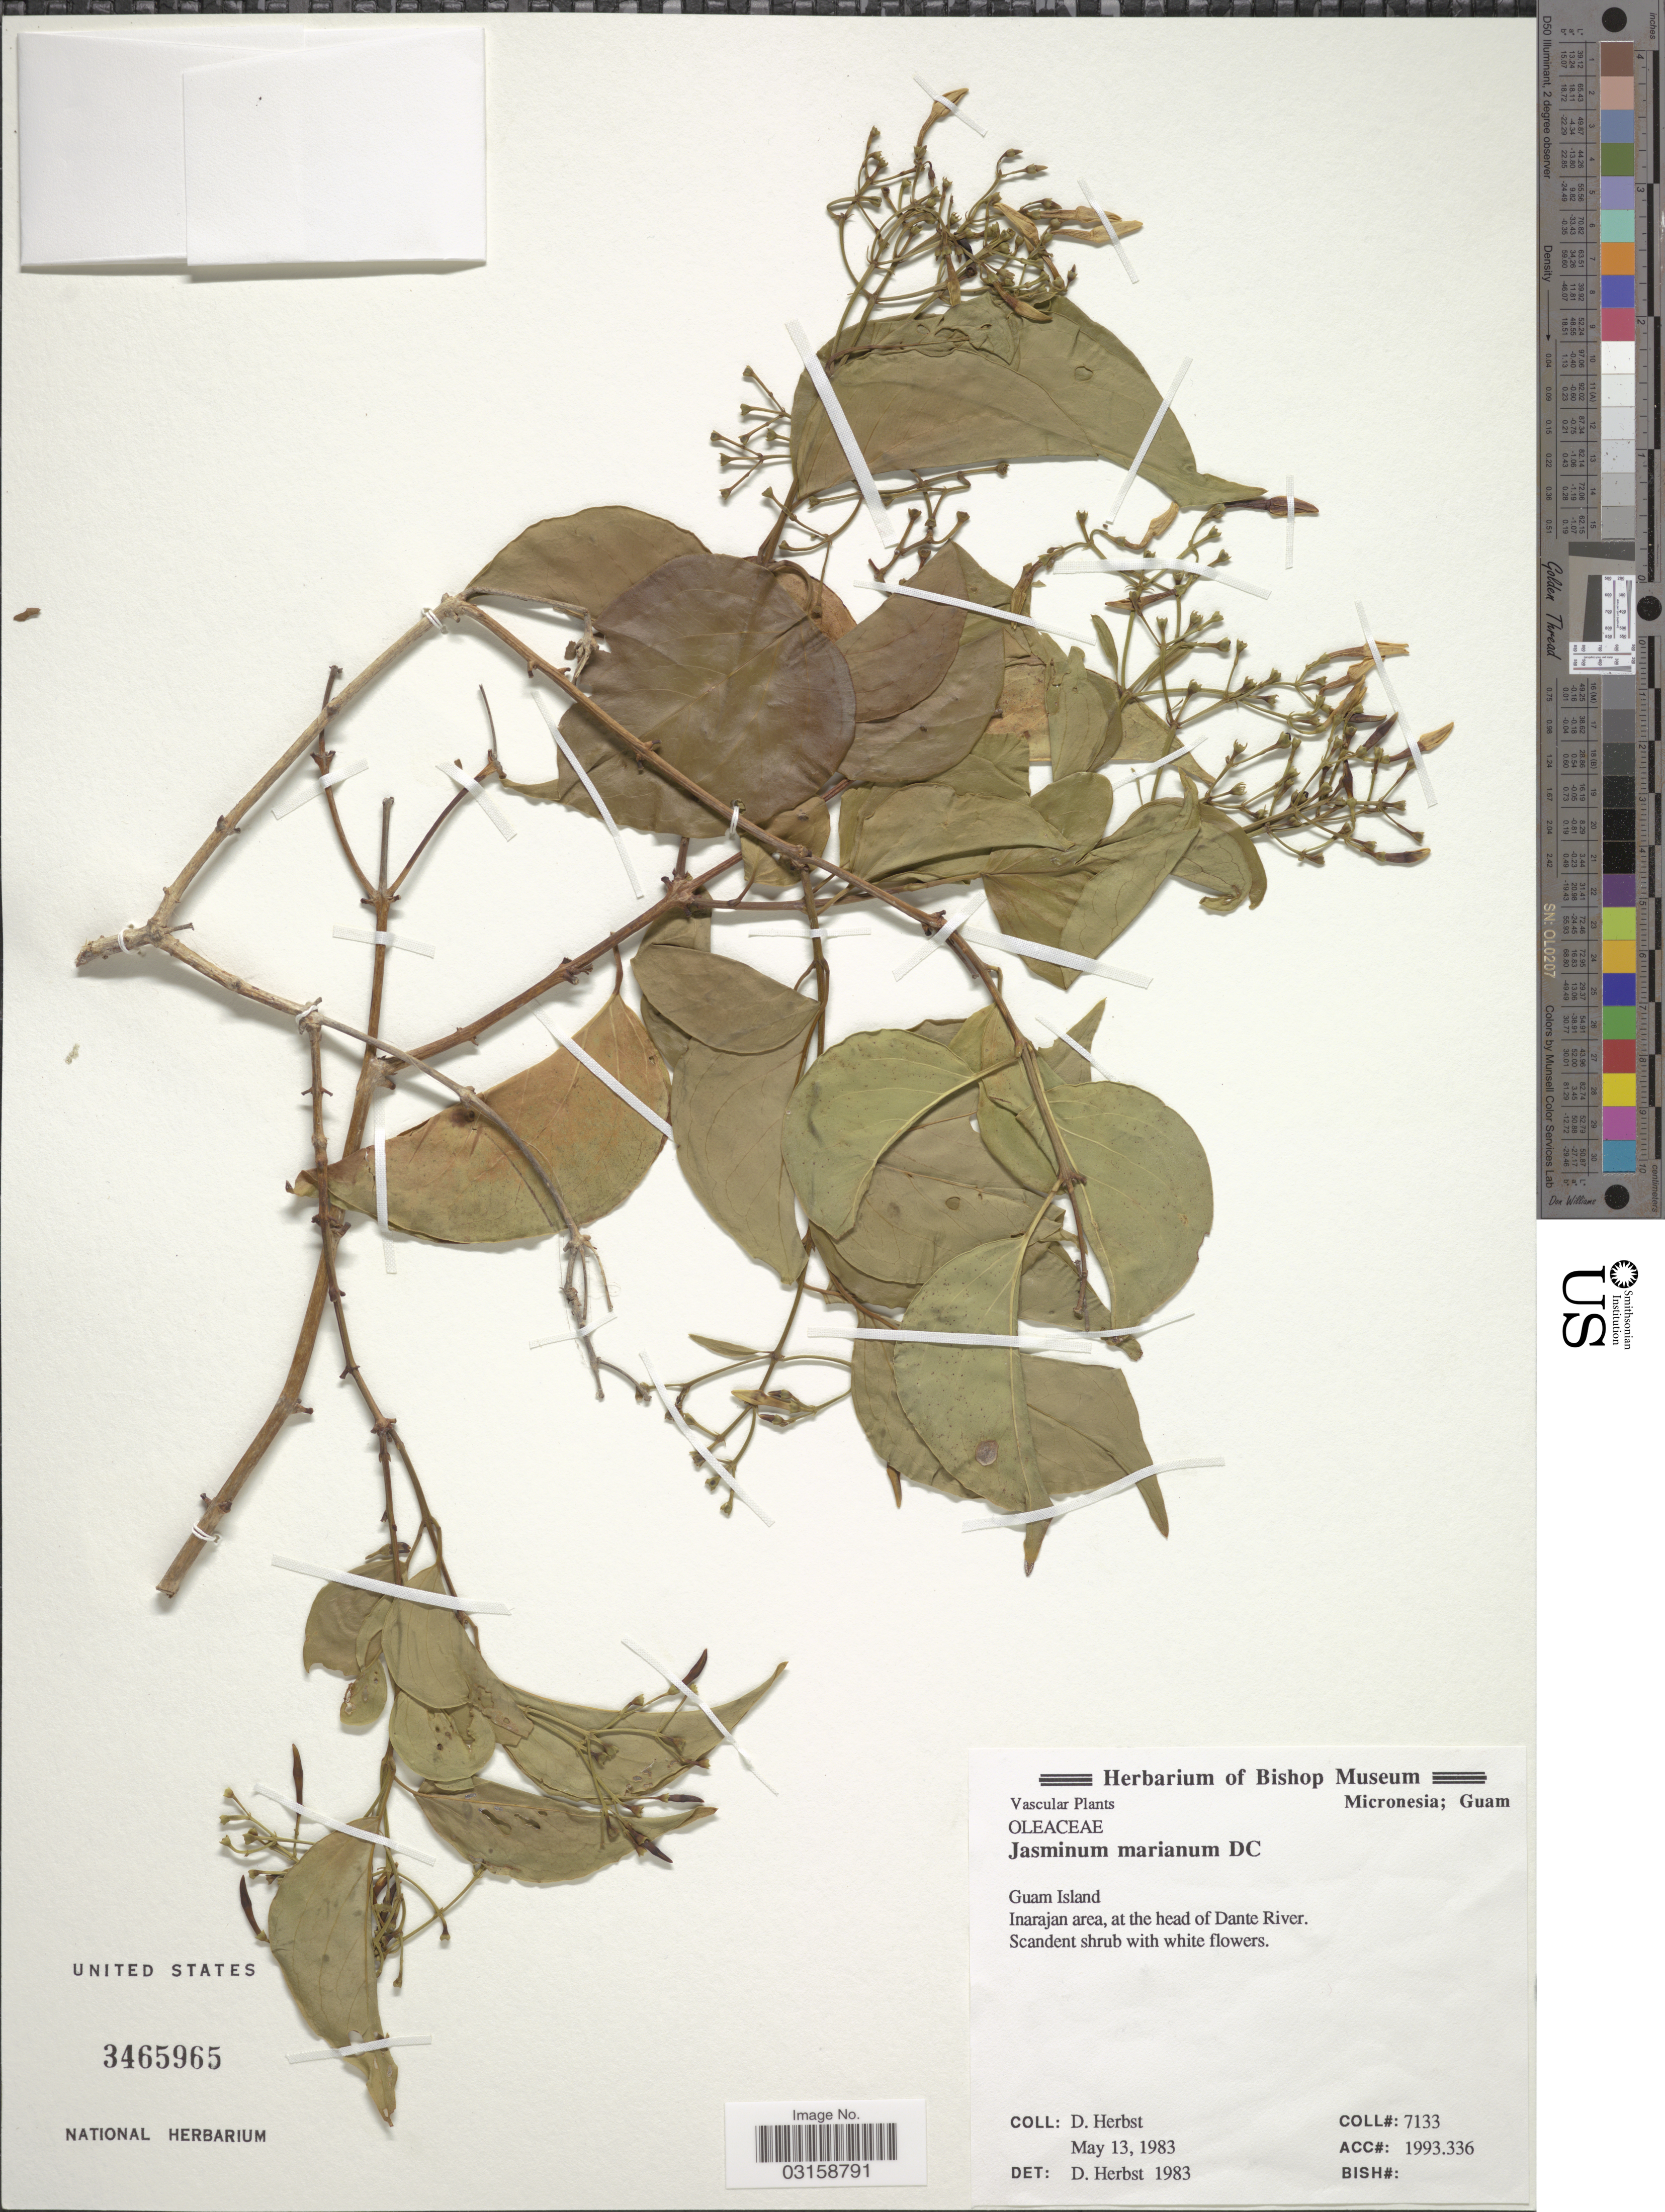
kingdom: Plantae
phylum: Tracheophyta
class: Magnoliopsida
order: Lamiales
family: Oleaceae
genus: Jasminum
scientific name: Jasminum marianum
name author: DC.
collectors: D. Herbst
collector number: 7133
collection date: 1983-05-13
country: Guam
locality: Micronesia. Inarajan area, at the head of Dante River.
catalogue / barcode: US 3465965